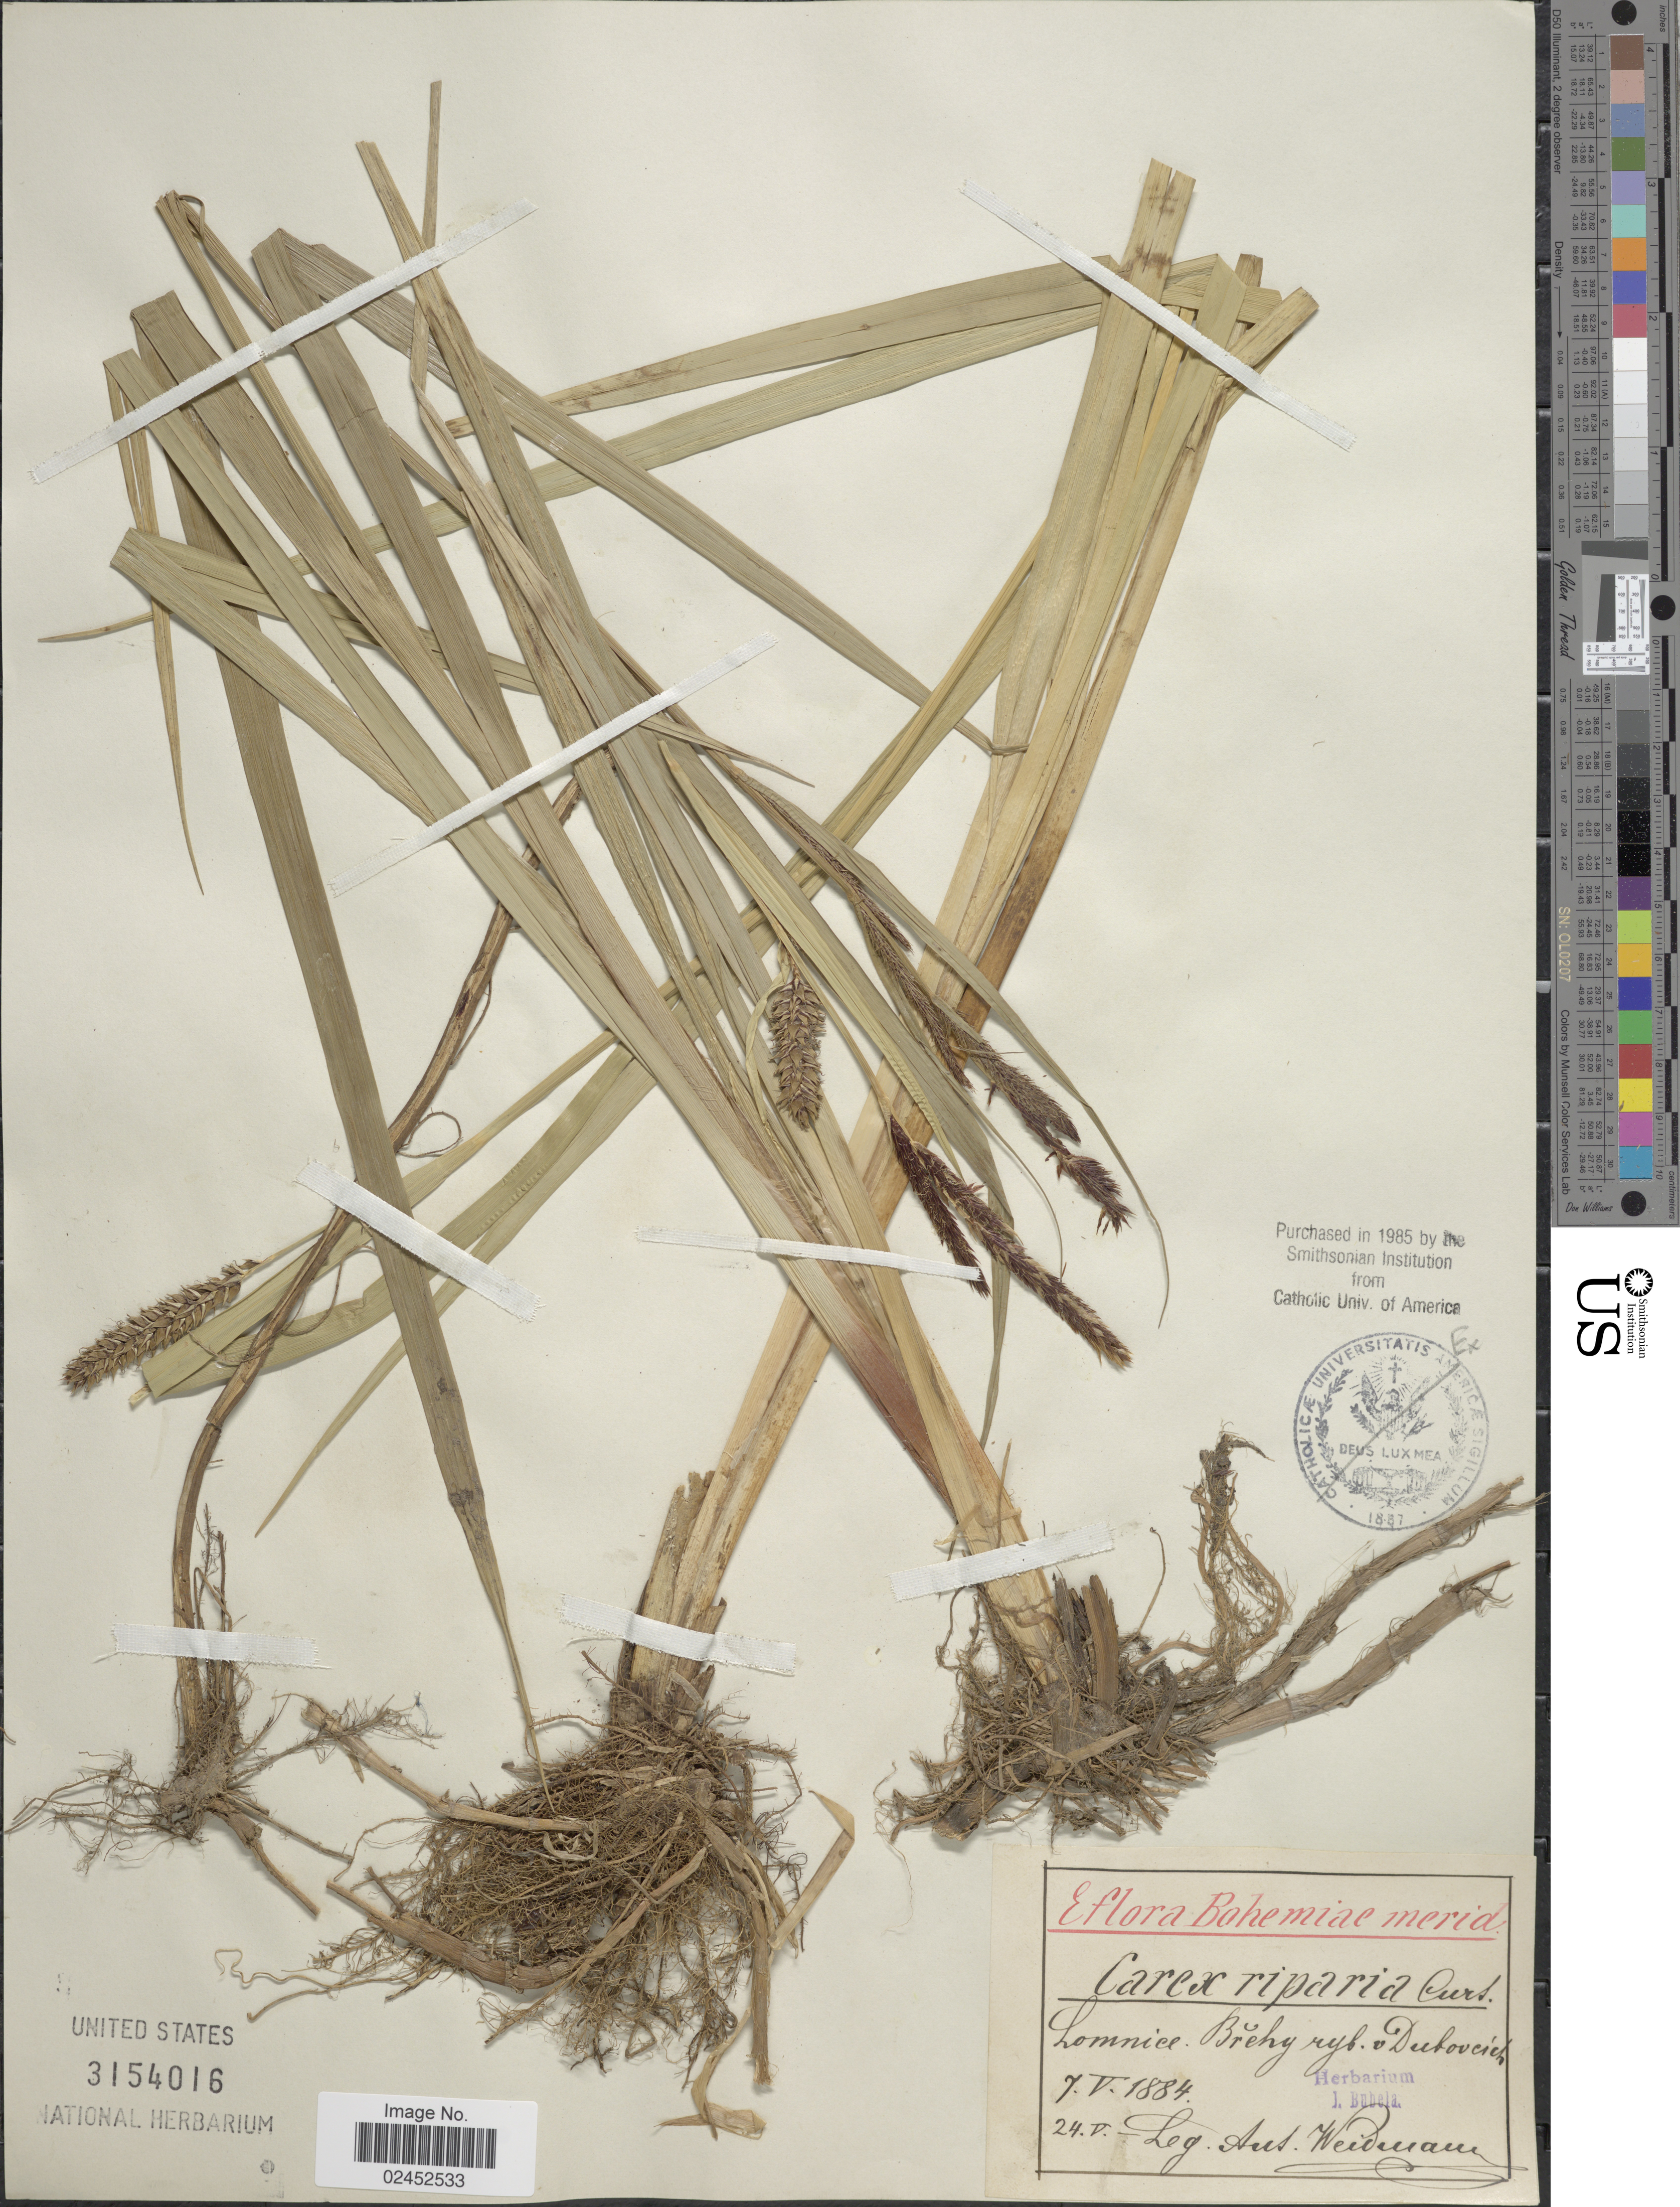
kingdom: Plantae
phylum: Tracheophyta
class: Liliopsida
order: Poales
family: Cyperaceae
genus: Carex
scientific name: Carex riparia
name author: Curtis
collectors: A. Weidmann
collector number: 291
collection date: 1884-05-07/1884-05-24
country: Czechia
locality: Bohemiae merid., Lomnice, Brehy ryb. v Dulovcich.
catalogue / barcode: US 3154016